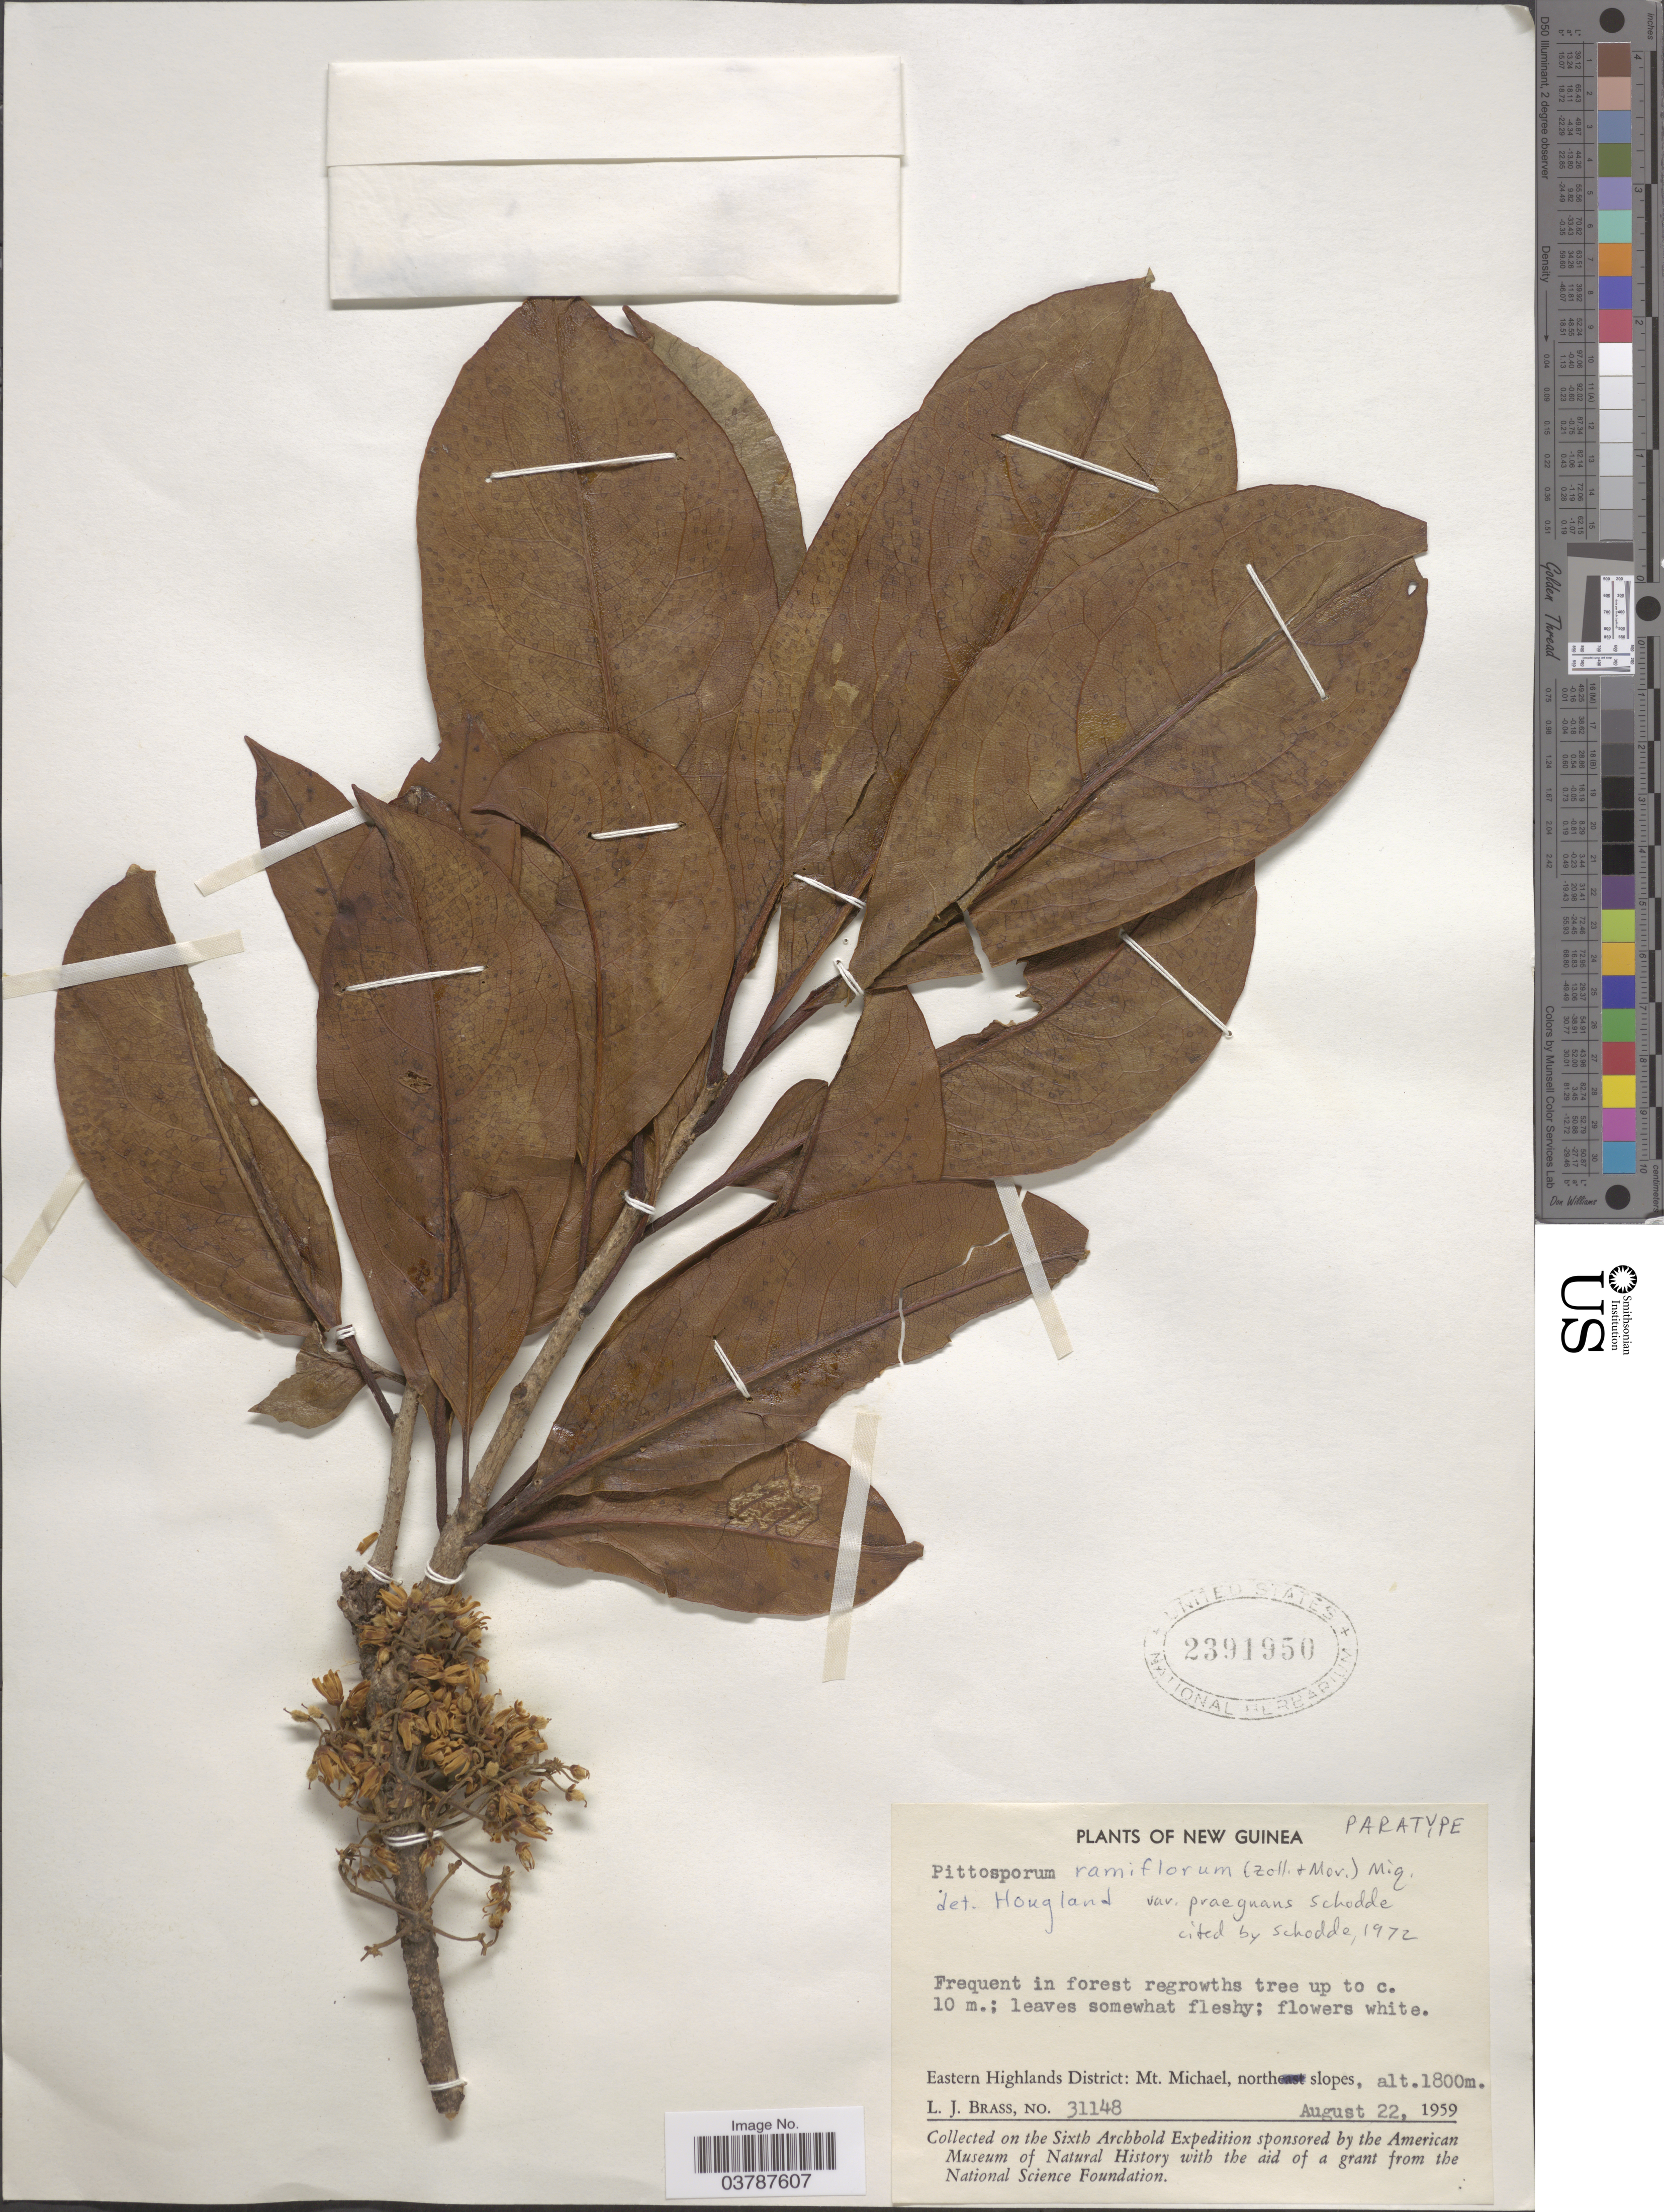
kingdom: Plantae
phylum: Tracheophyta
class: Magnoliopsida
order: Apiales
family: Pittosporaceae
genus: Pittosporum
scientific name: Pittosporum ramiflorum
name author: (Zoll. & Mor.) Zoll.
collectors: L. J. Brass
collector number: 31148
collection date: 1959-08-22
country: Papua New Guinea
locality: New Guinea. Eastern Highlands District: Mt. Michael, north slopes.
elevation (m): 1800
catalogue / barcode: US 2391950